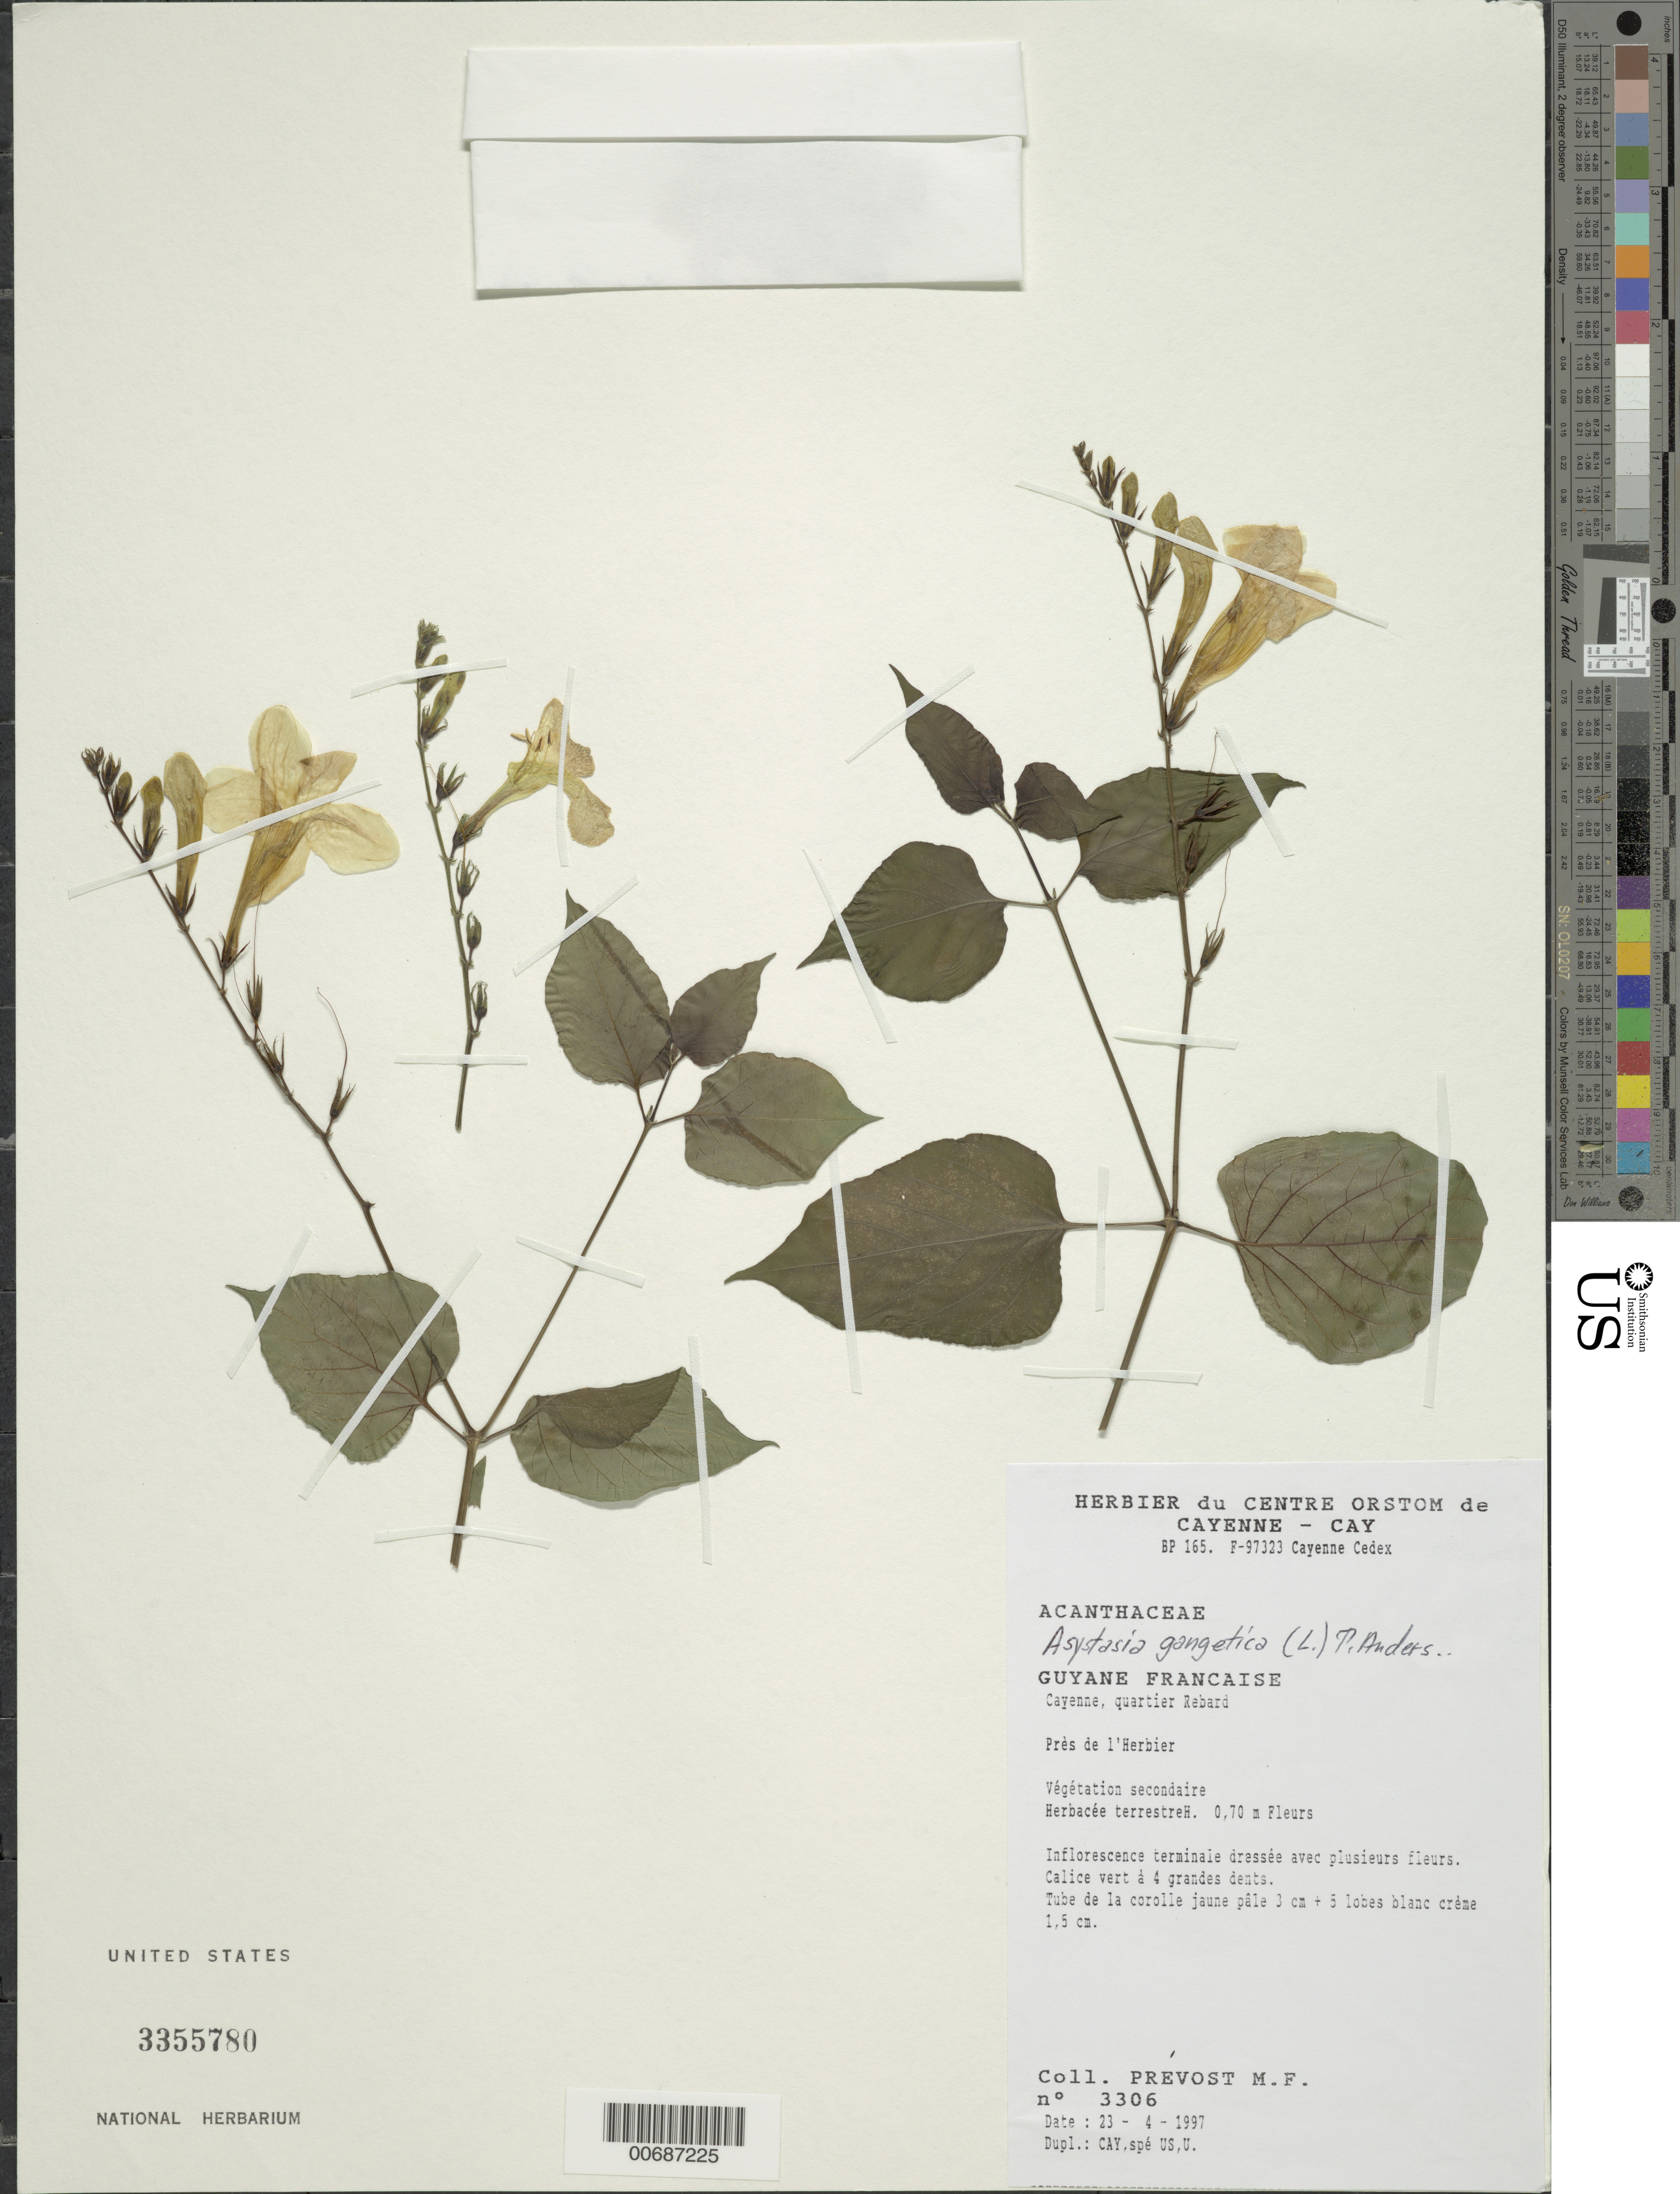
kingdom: Plantae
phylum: Tracheophyta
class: Magnoliopsida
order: Lamiales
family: Acanthaceae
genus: Asystasia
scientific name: Asystasia gangetica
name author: (L.) T. Anderson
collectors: M.-F. Prévost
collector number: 3306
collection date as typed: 23-Apr-97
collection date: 1997-04-23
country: French Guiana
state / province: Cayenne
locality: Cayenne, quartier Rebard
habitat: Secondary vegetation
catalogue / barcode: US 3355780